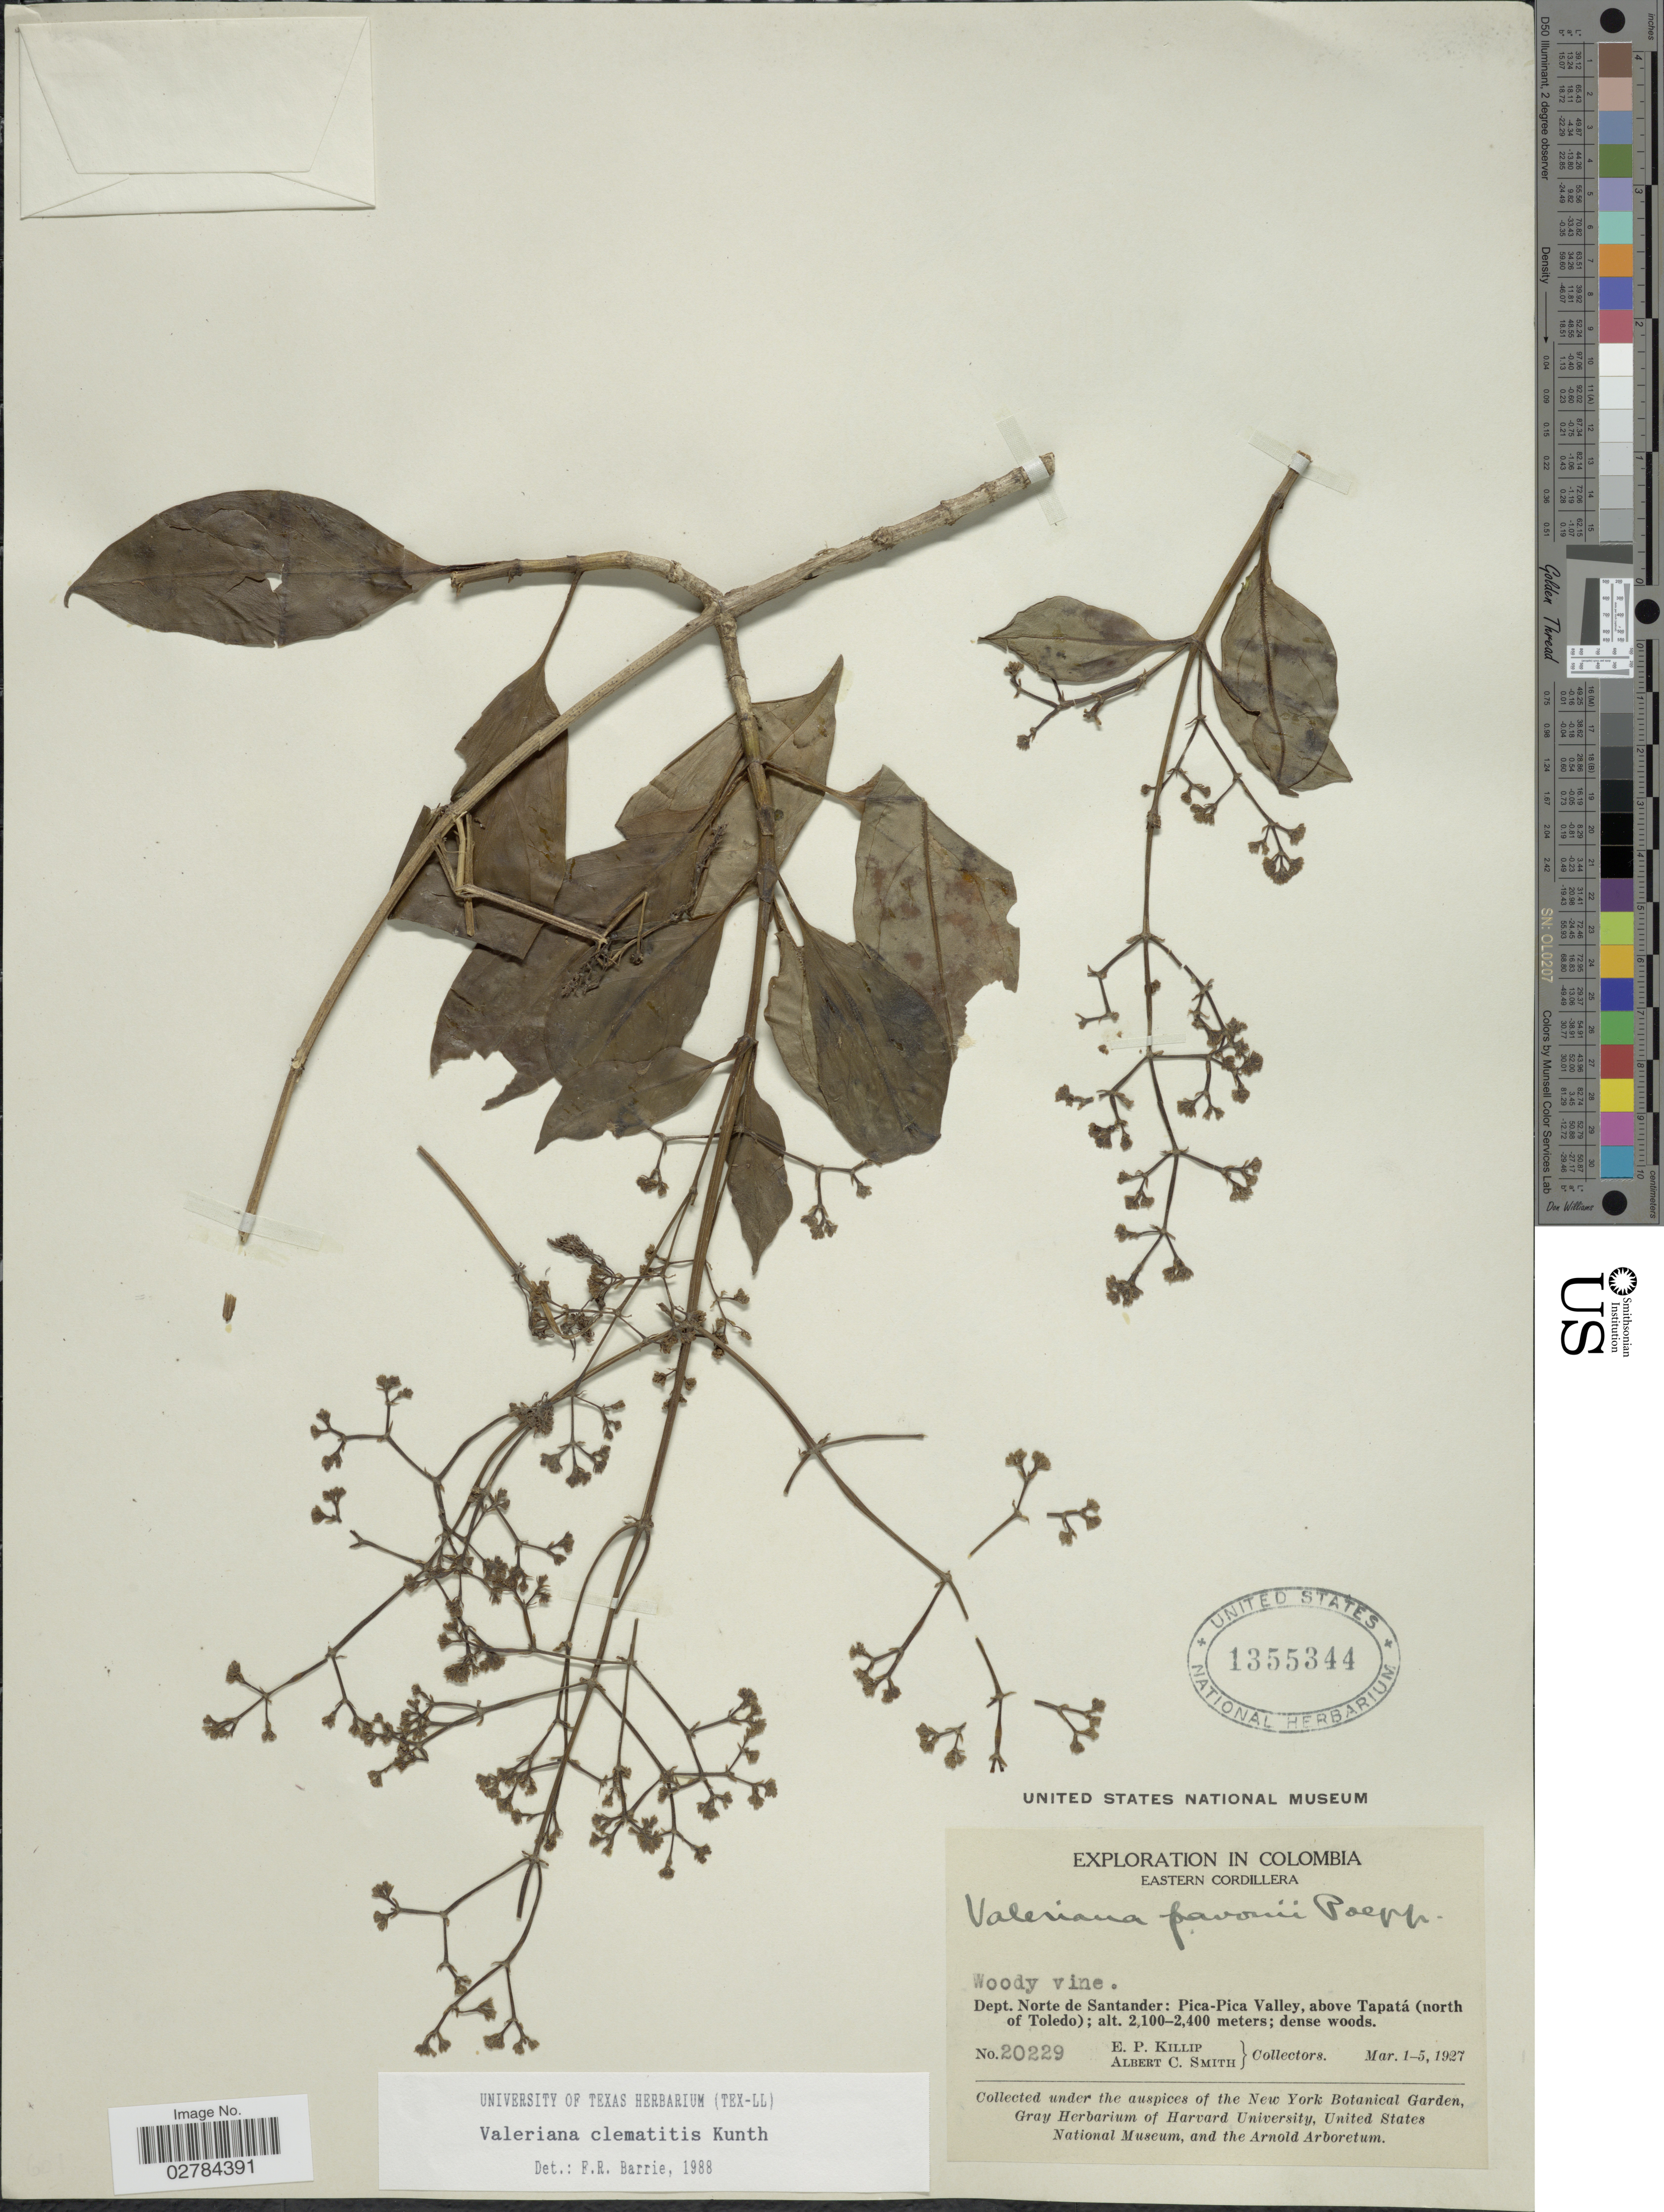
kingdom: Plantae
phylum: Tracheophyta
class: Magnoliopsida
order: Dipsacales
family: Caprifoliaceae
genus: Valeriana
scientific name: Valeriana clematitis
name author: Kunth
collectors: E. P. Killip & A. C. Smith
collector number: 20229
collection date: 1927-03-01/1927-03-05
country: Colombia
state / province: Norte de Santander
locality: Eastern Cordillera. Dept. Norte de Santander: Pica-pica Valley, above Tapatá (north of Toledo).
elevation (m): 2100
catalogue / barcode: US 1355344